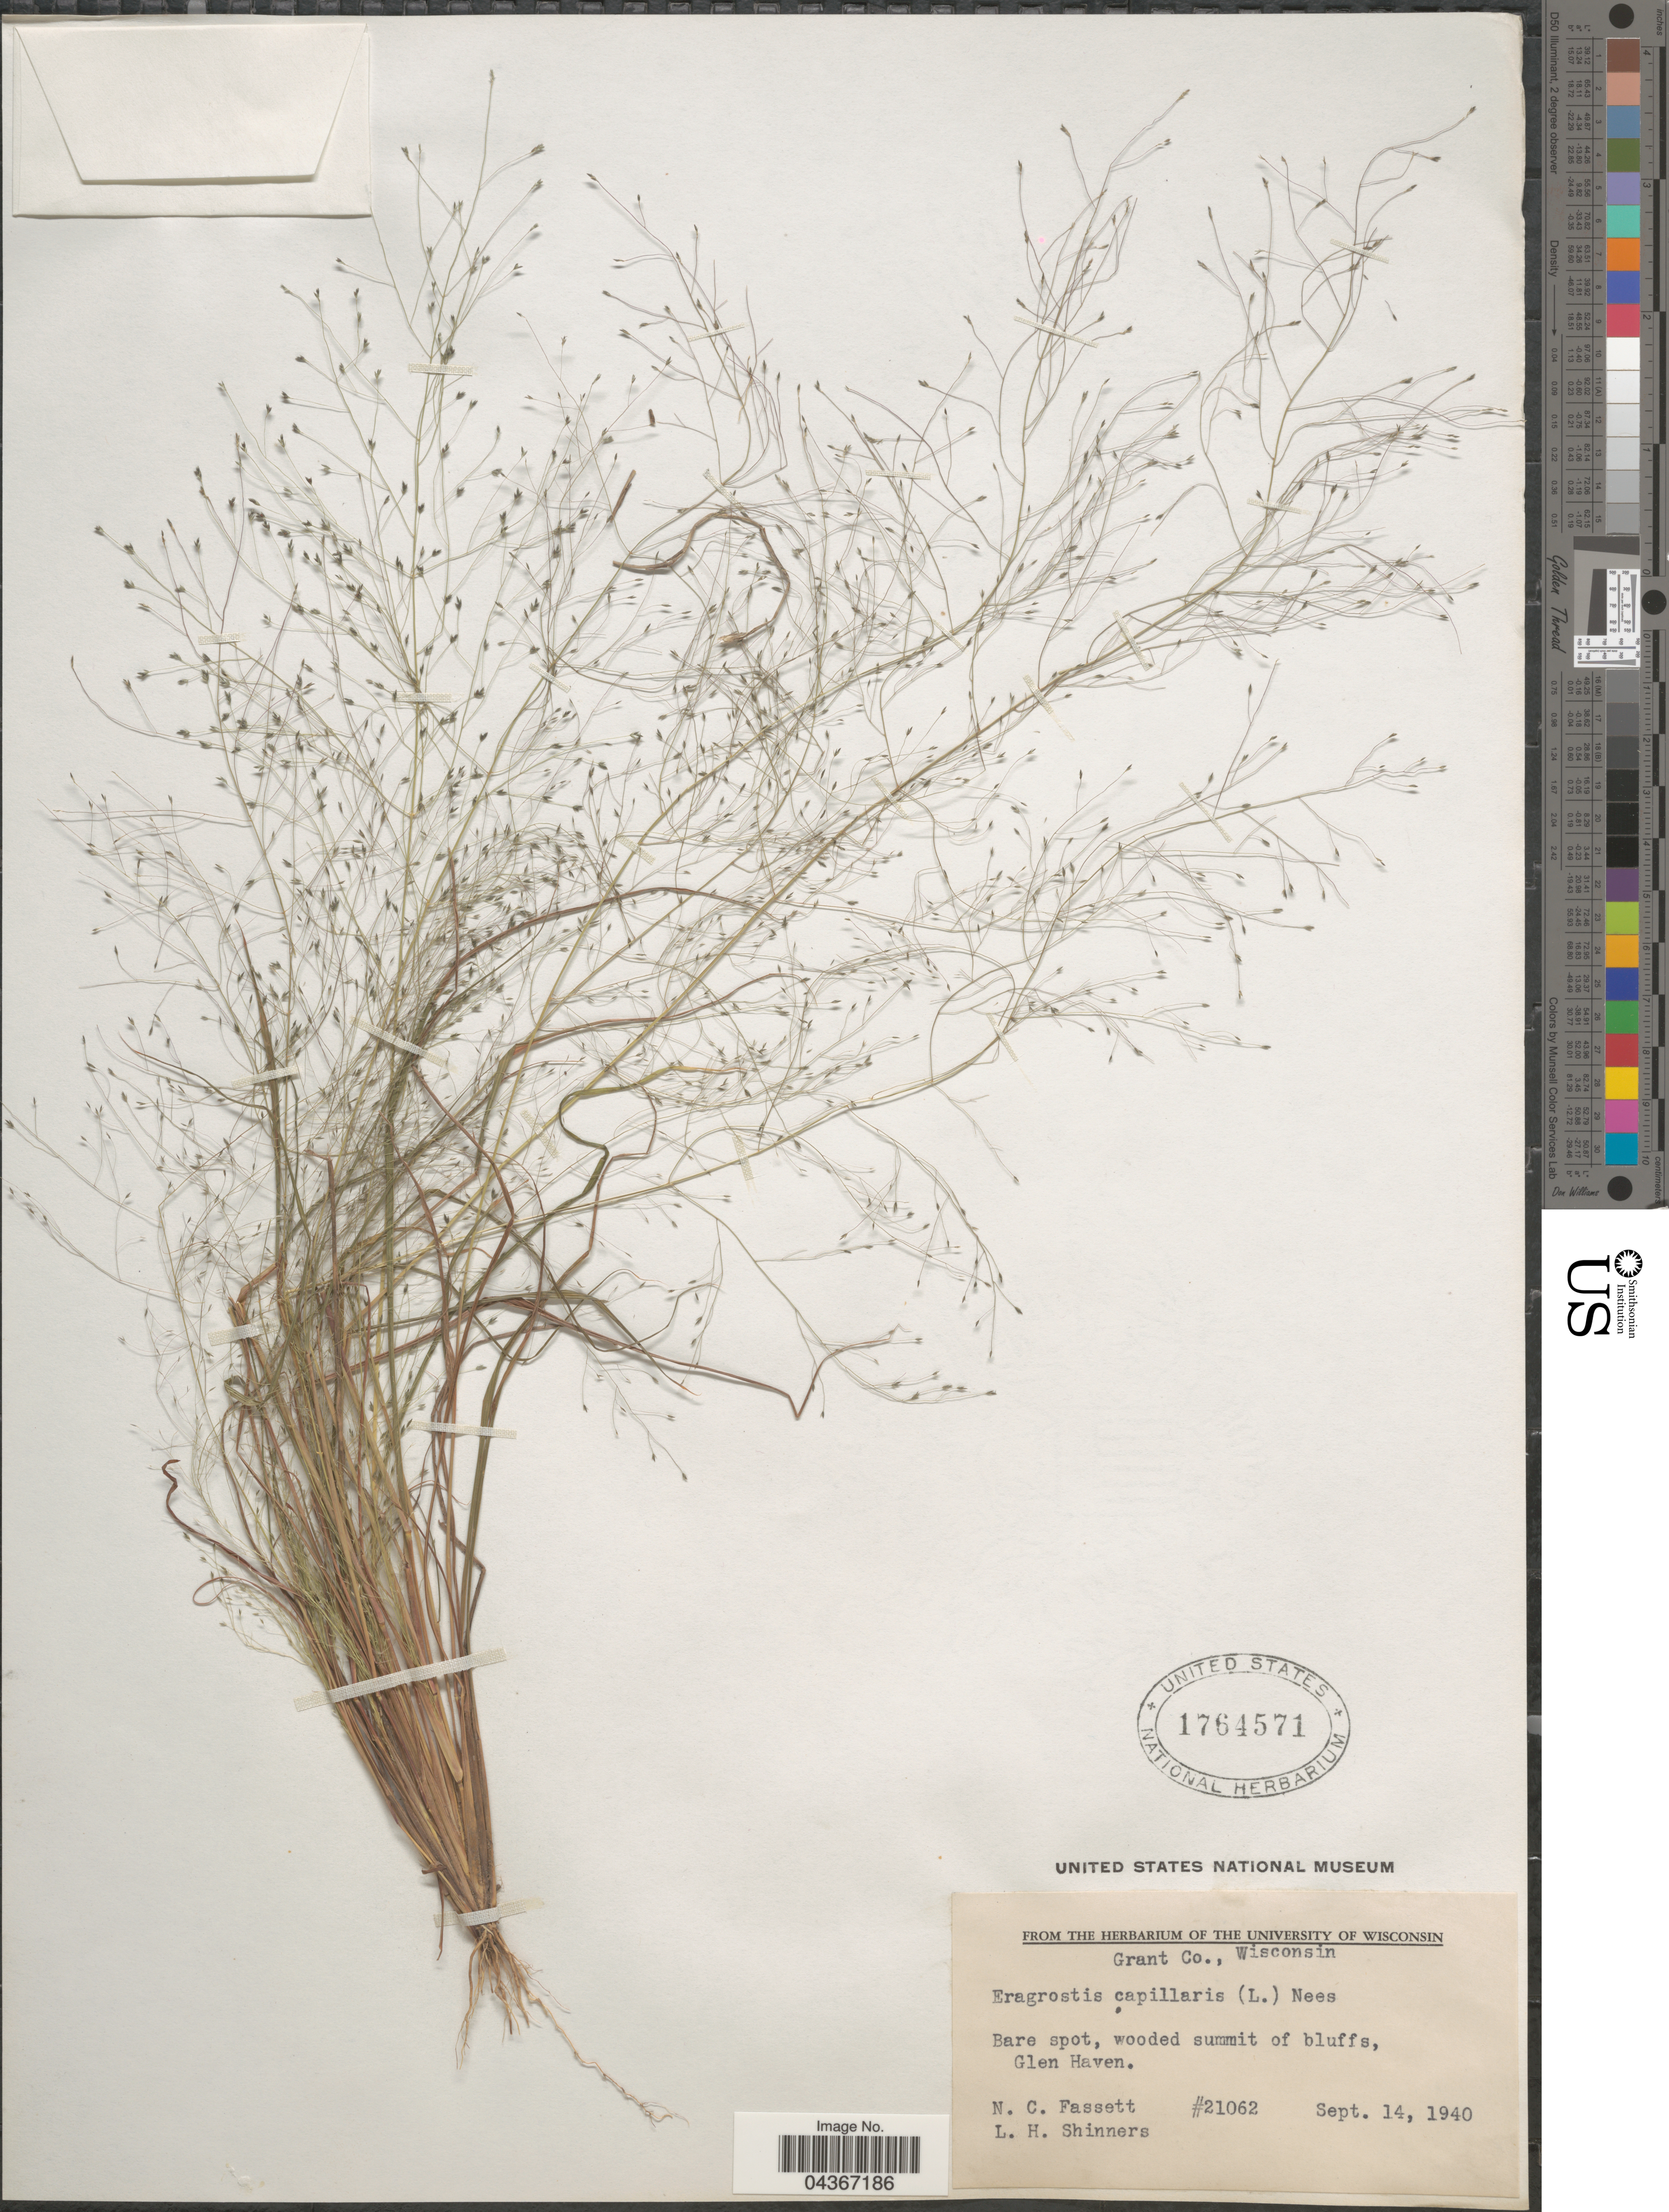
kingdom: Plantae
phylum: Tracheophyta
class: Liliopsida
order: Poales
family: Poaceae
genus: Eragrostis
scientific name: Eragrostis capillaris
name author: (L.) Nees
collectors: N. C. Fassett & L. H. Shinners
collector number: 21062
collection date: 1940-09-14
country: United States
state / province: Wisconsin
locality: Grant Co. Wooded summit of bluffs, Glen Haven.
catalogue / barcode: US 1764571